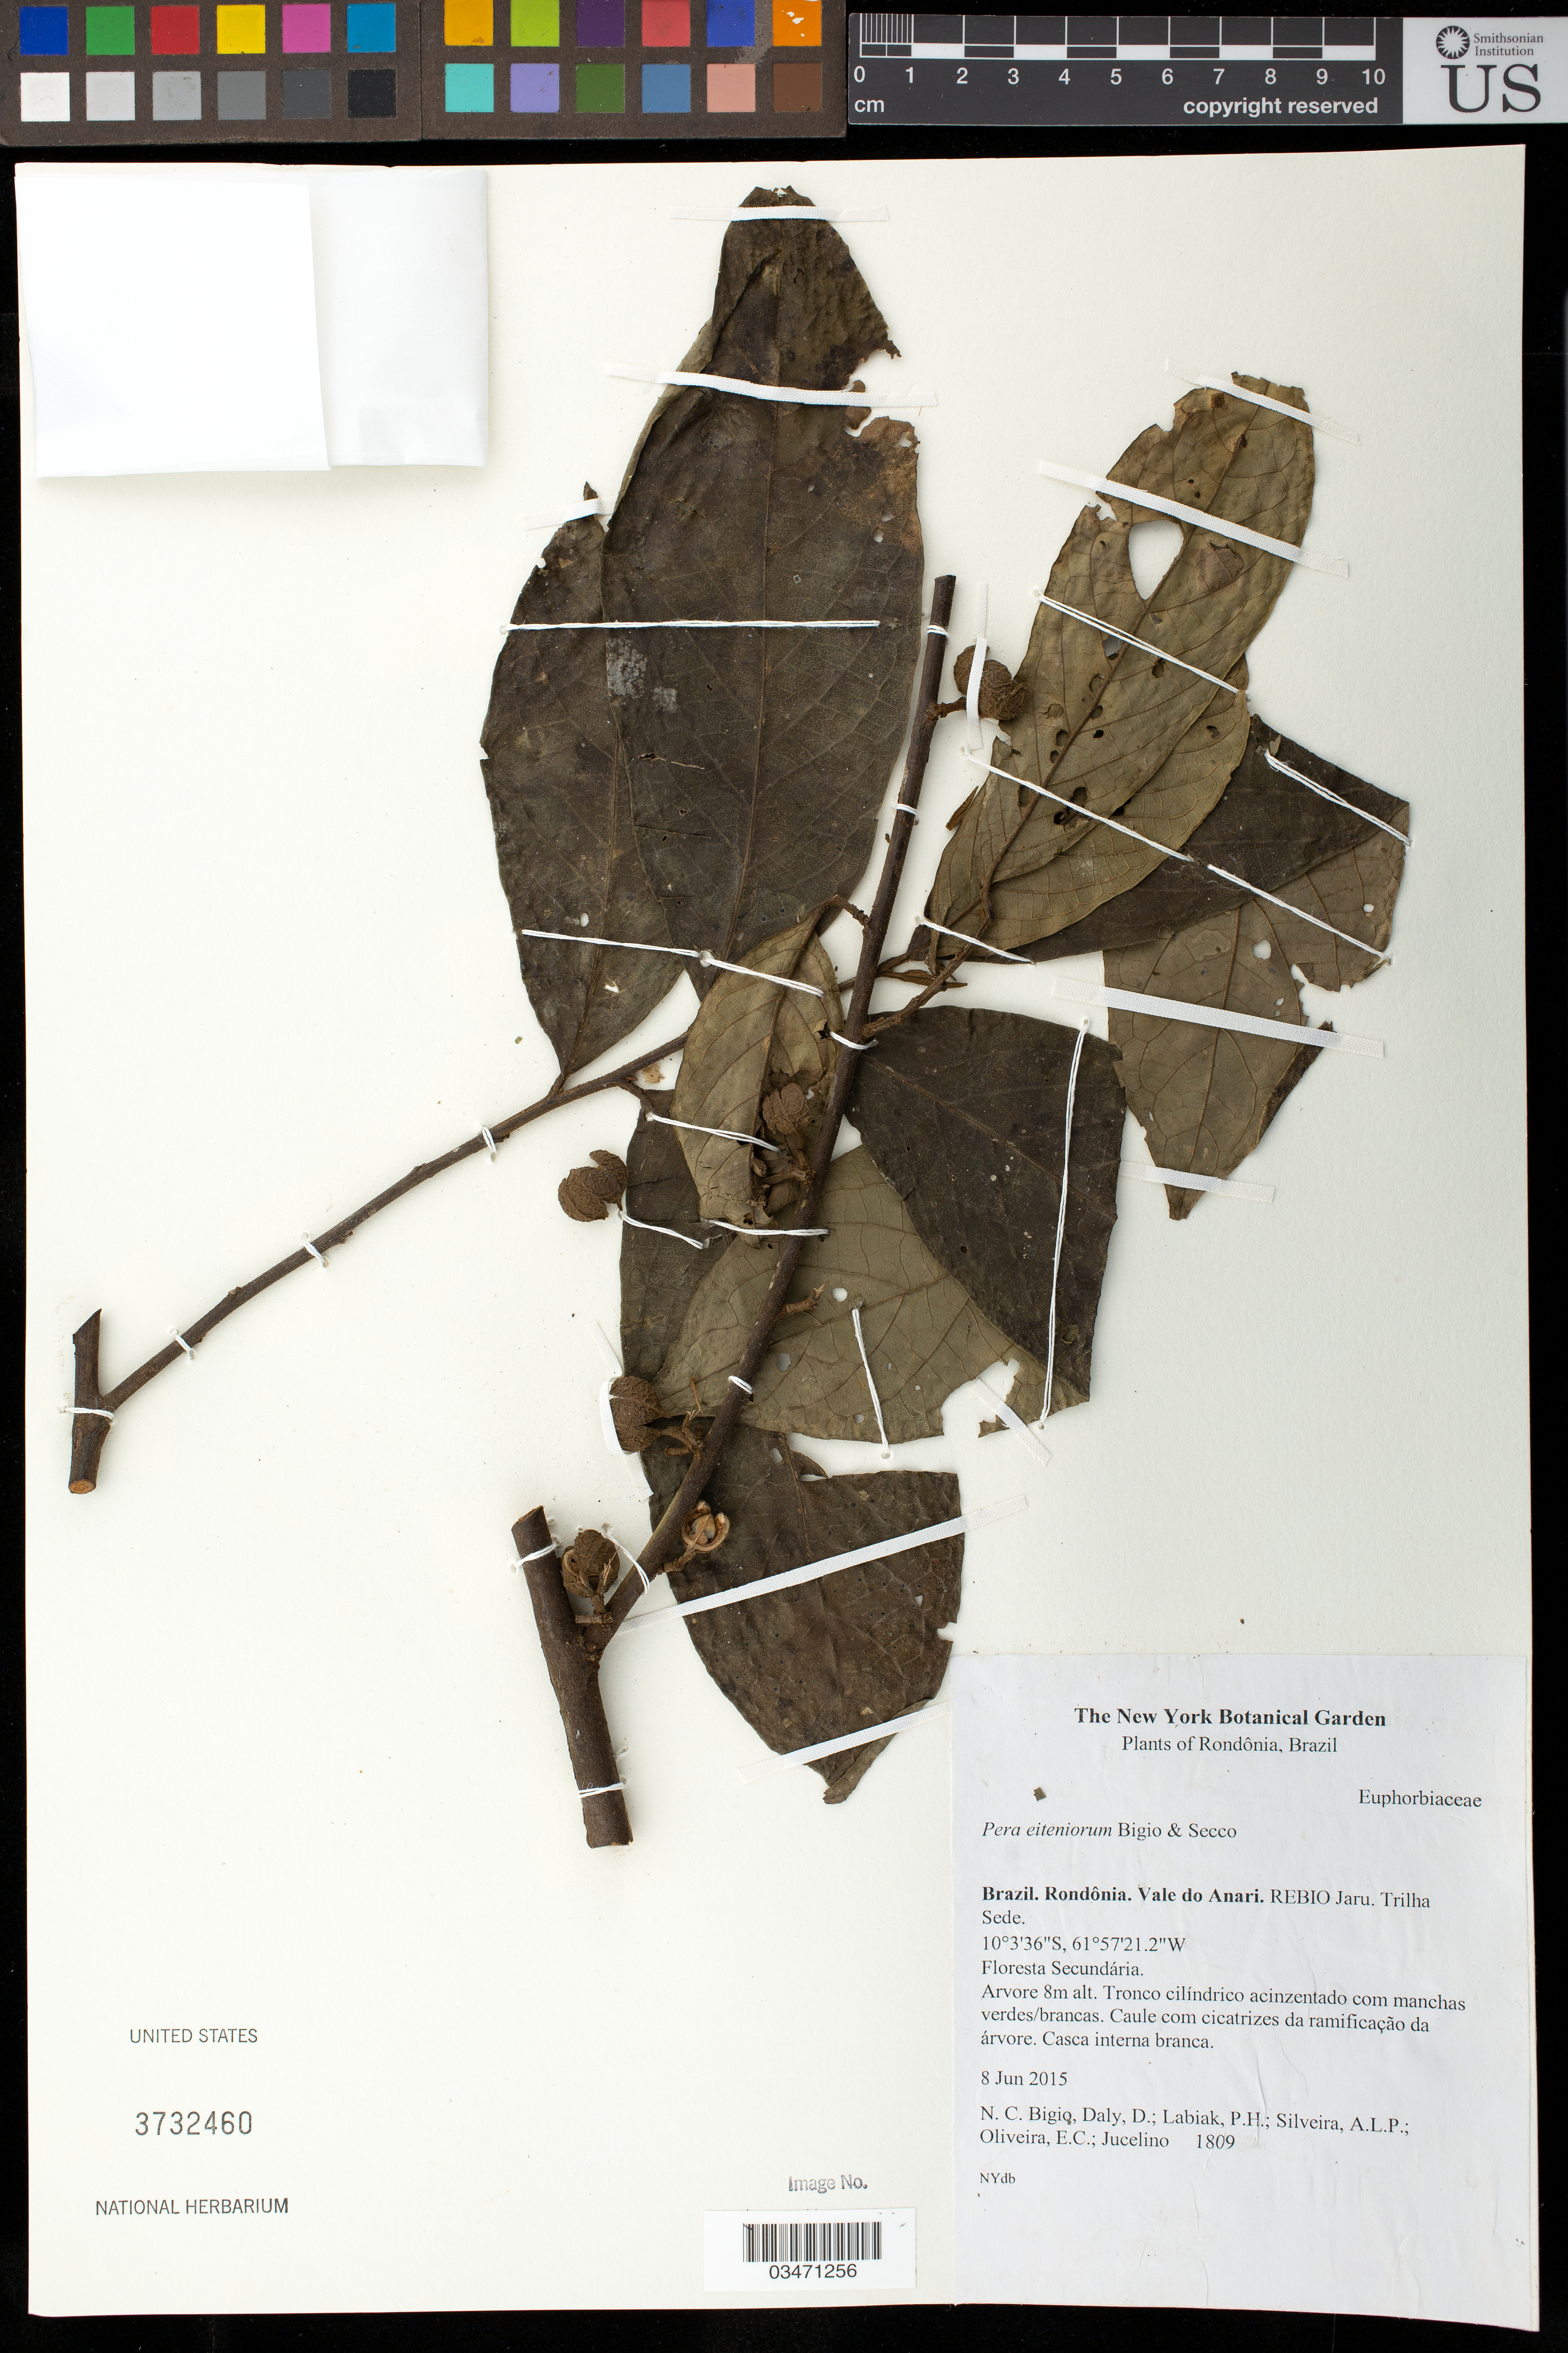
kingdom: Plantae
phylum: Tracheophyta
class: Magnoliopsida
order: Malpighiales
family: Peraceae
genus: Pera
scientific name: Pera eiteniorum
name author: Bigio & Secco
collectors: N. C. Bigio, D. Daly, P. H. Labiak, -. Silveira, E. Oliveira & -. Jucelino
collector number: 1809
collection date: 2015-06-08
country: Brazil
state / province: Rondônia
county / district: Vale do Anari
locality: REBIO Jaru. Trilha Sede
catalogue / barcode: US 3732460